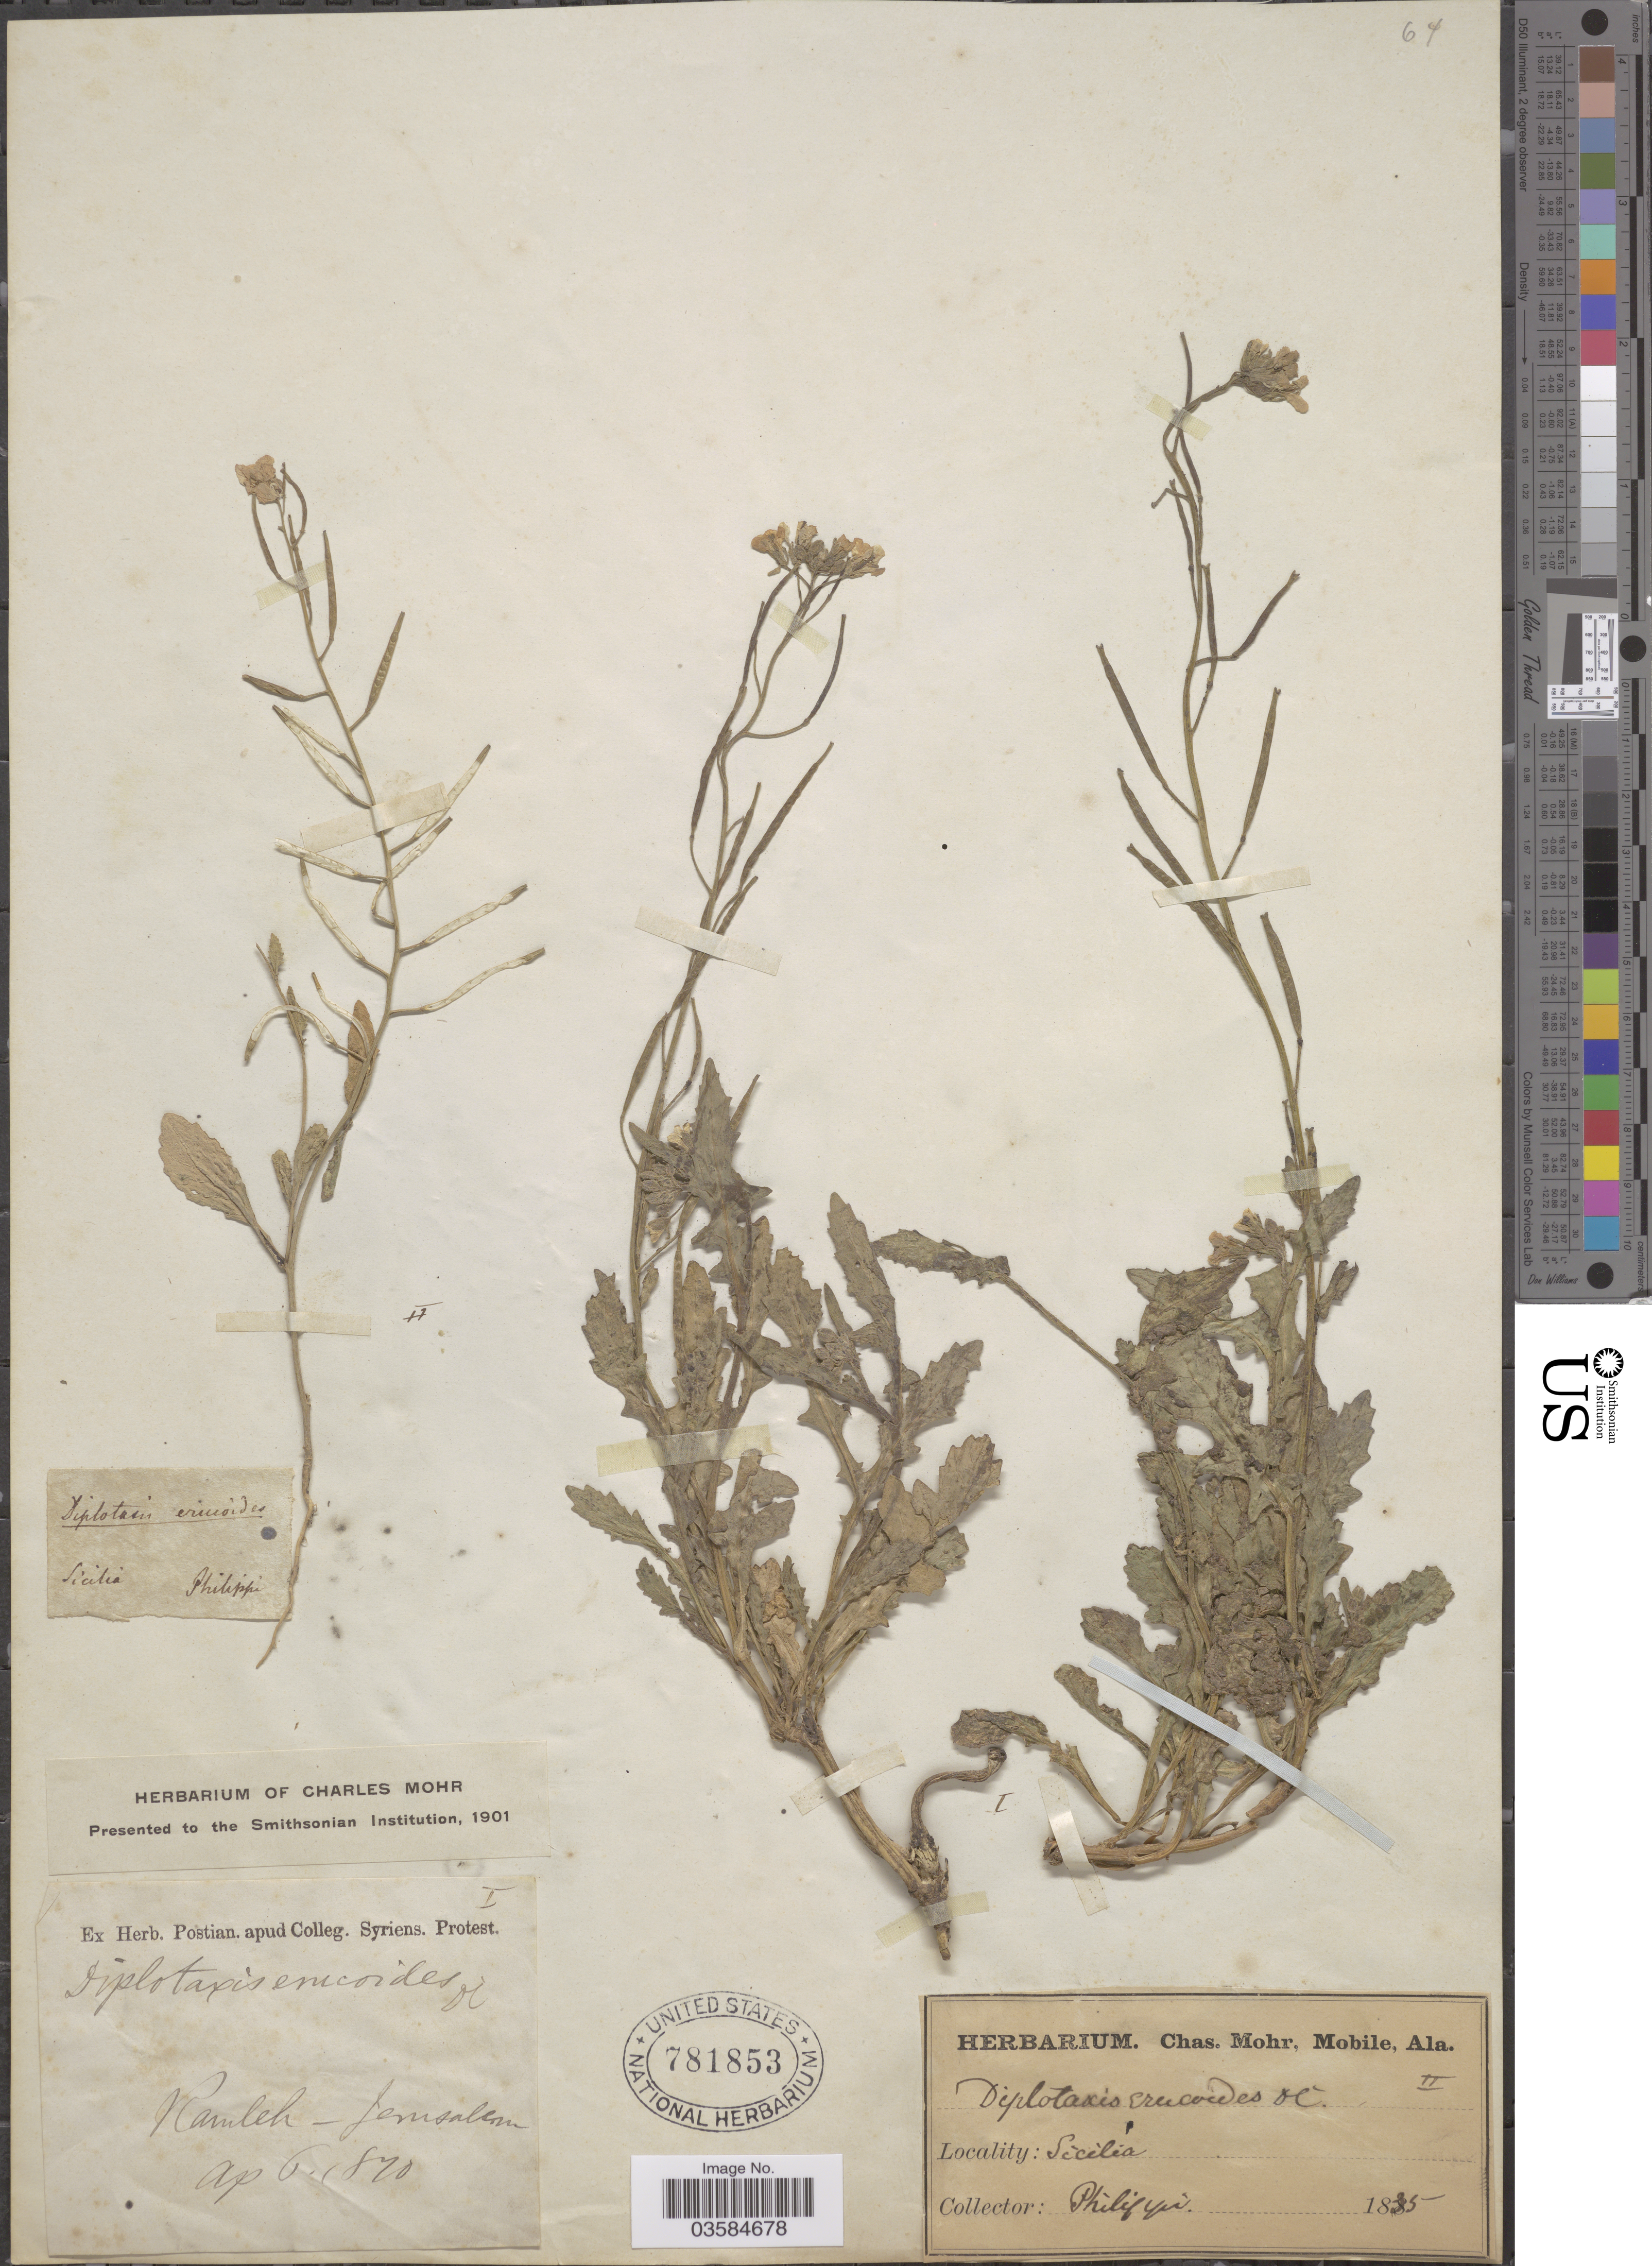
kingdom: Plantae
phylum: Tracheophyta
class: Magnoliopsida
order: Brassicales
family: Brassicaceae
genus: Diplotaxis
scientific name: Diplotaxis erucoides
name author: (L.) DC.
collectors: -. Philippi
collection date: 1835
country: Italy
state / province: Siciliana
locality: Sicilia.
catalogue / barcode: US 781853